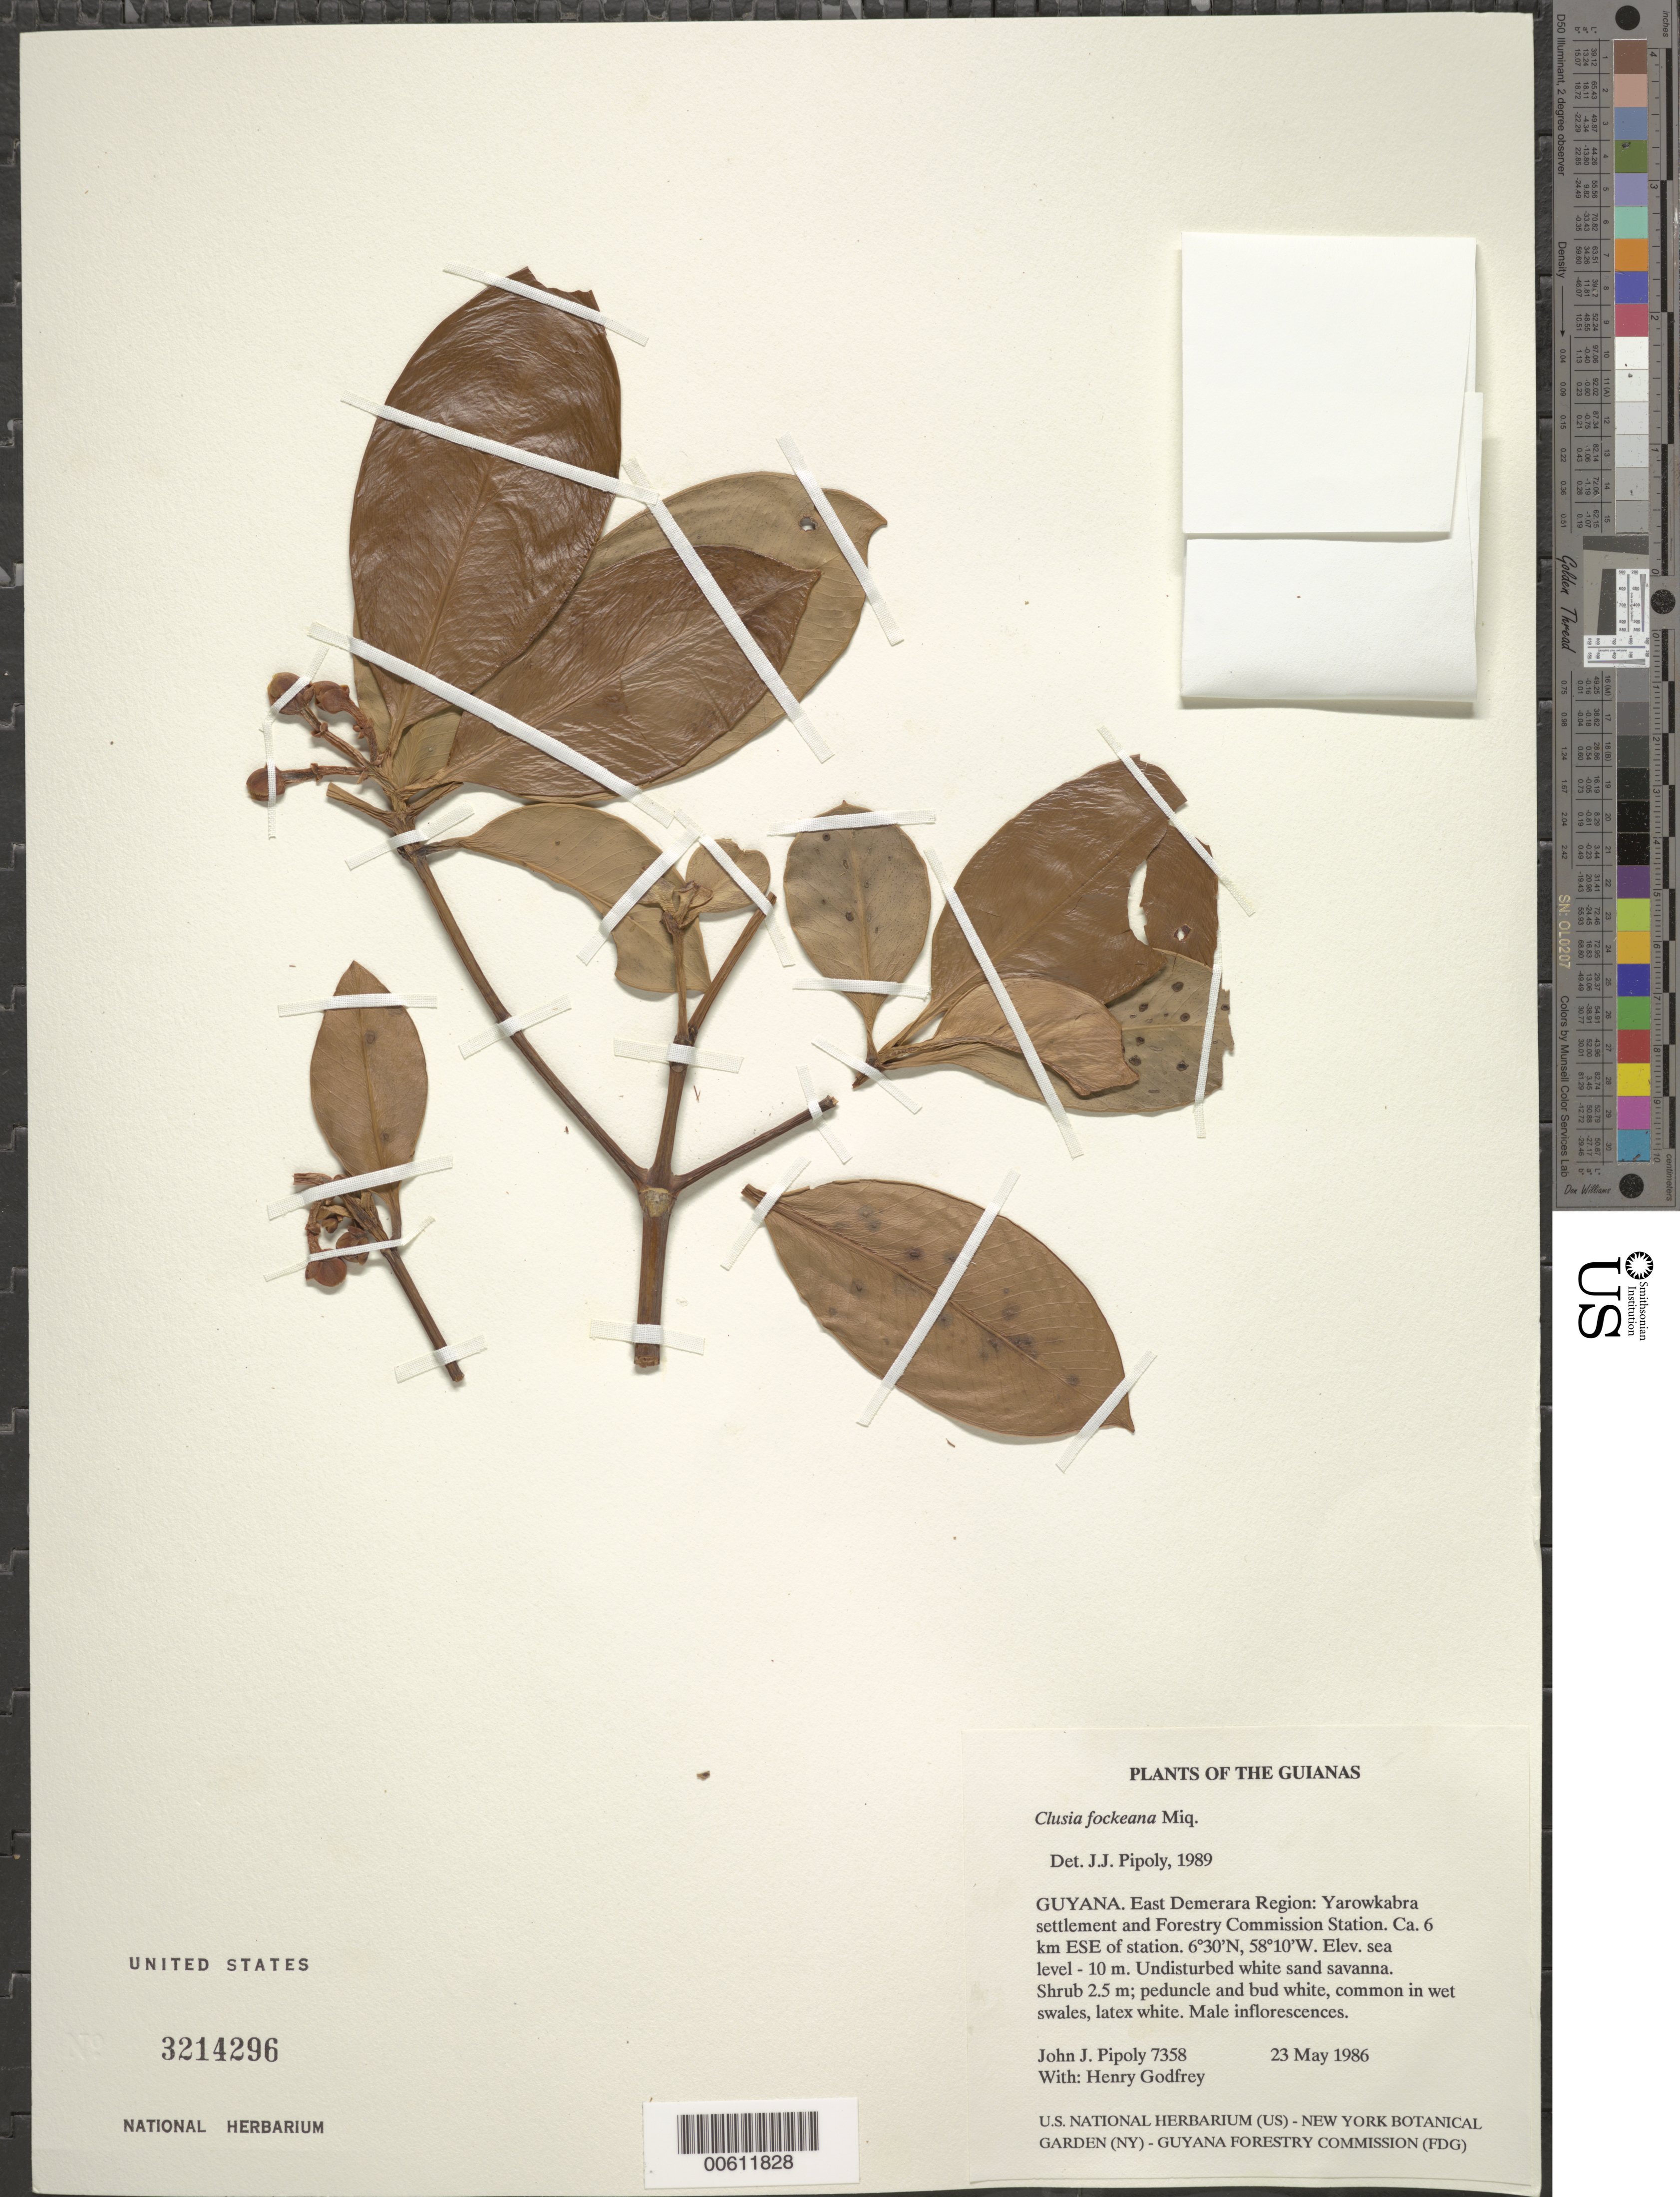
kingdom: Plantae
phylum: Tracheophyta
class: Magnoliopsida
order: Malpighiales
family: Clusiaceae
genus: Clusia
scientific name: Clusia fockeana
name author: Miq.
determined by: Pipoly, J. J., III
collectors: J. J. Pipoly & H. Godfrey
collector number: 7358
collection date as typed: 23 May 1986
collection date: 1986-05-23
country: Guyana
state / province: Demerara-Mahaica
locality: Yarowkabra settlement and Forestry Commission Station ca. 6 km ESE of station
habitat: Undisturbed white sand savanna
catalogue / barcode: US 3214296